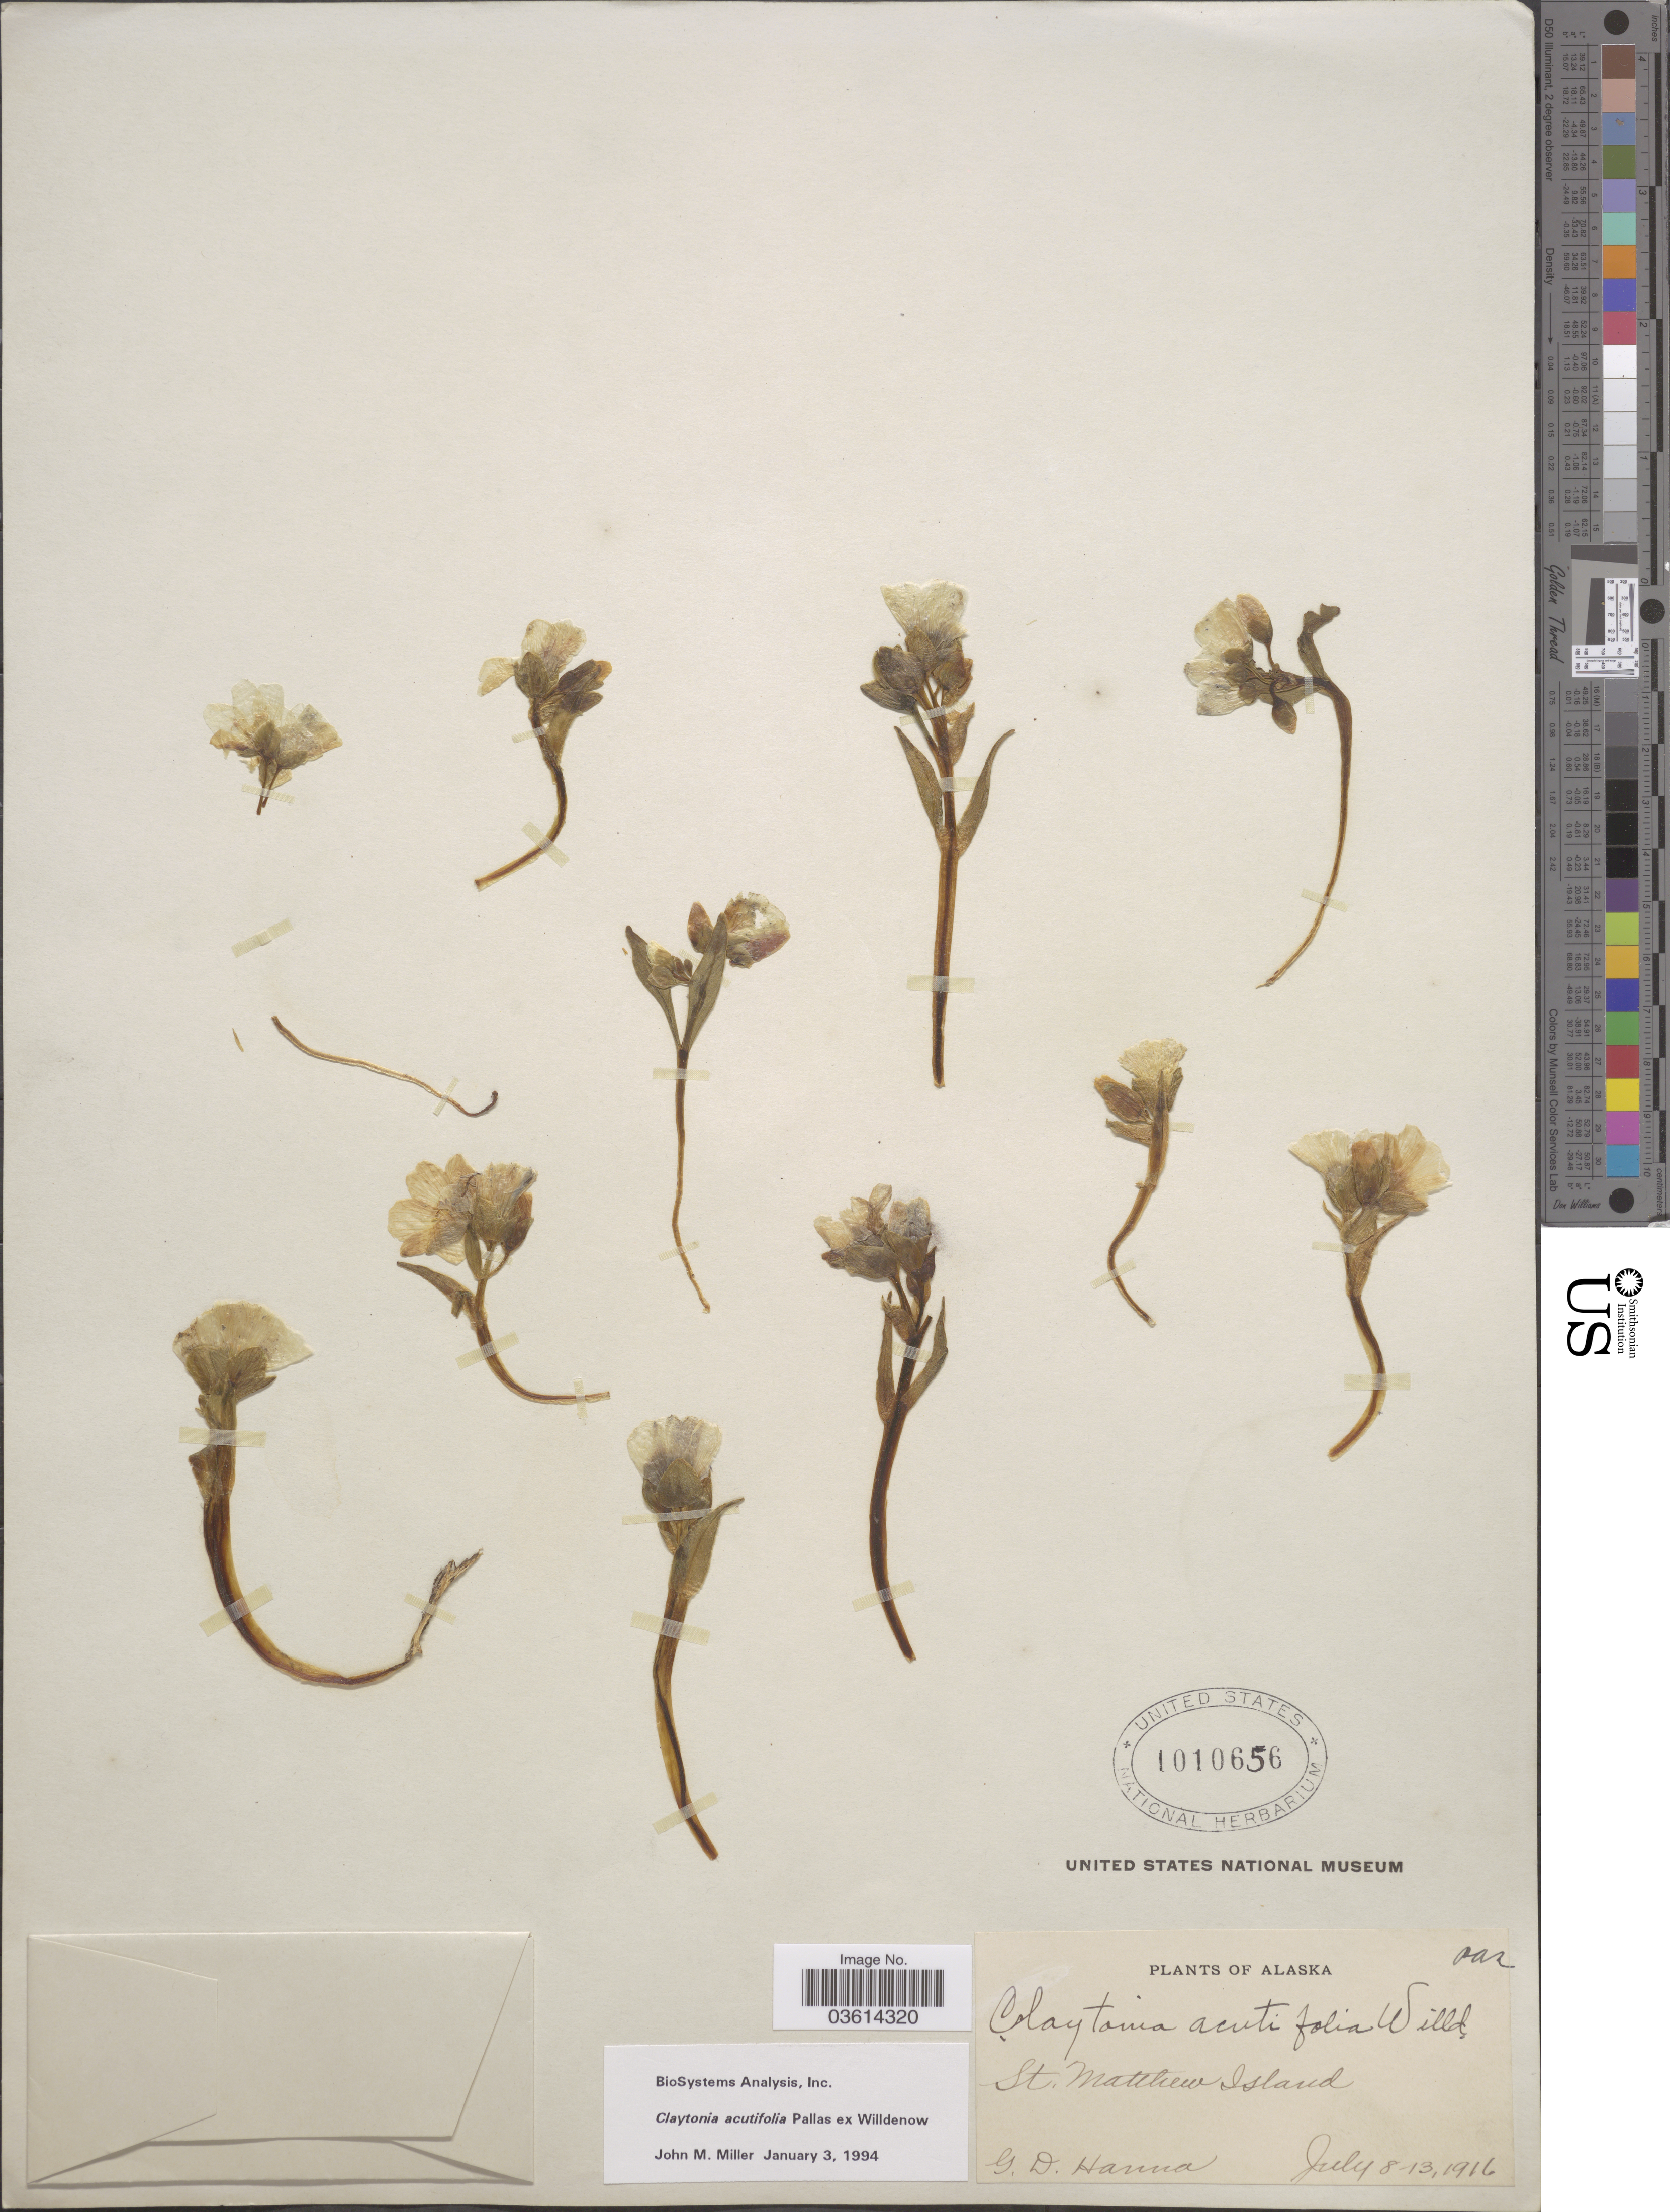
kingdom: Plantae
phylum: Tracheophyta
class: Magnoliopsida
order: Caryophyllales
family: Montiaceae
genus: Claytonia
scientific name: Claytonia acutifolia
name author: Pall. ex Willd.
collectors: G. D. Hanna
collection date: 1916-07-08/1916-07-13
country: United States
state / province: Alaska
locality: St. Matthew Island.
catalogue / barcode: US 1010656